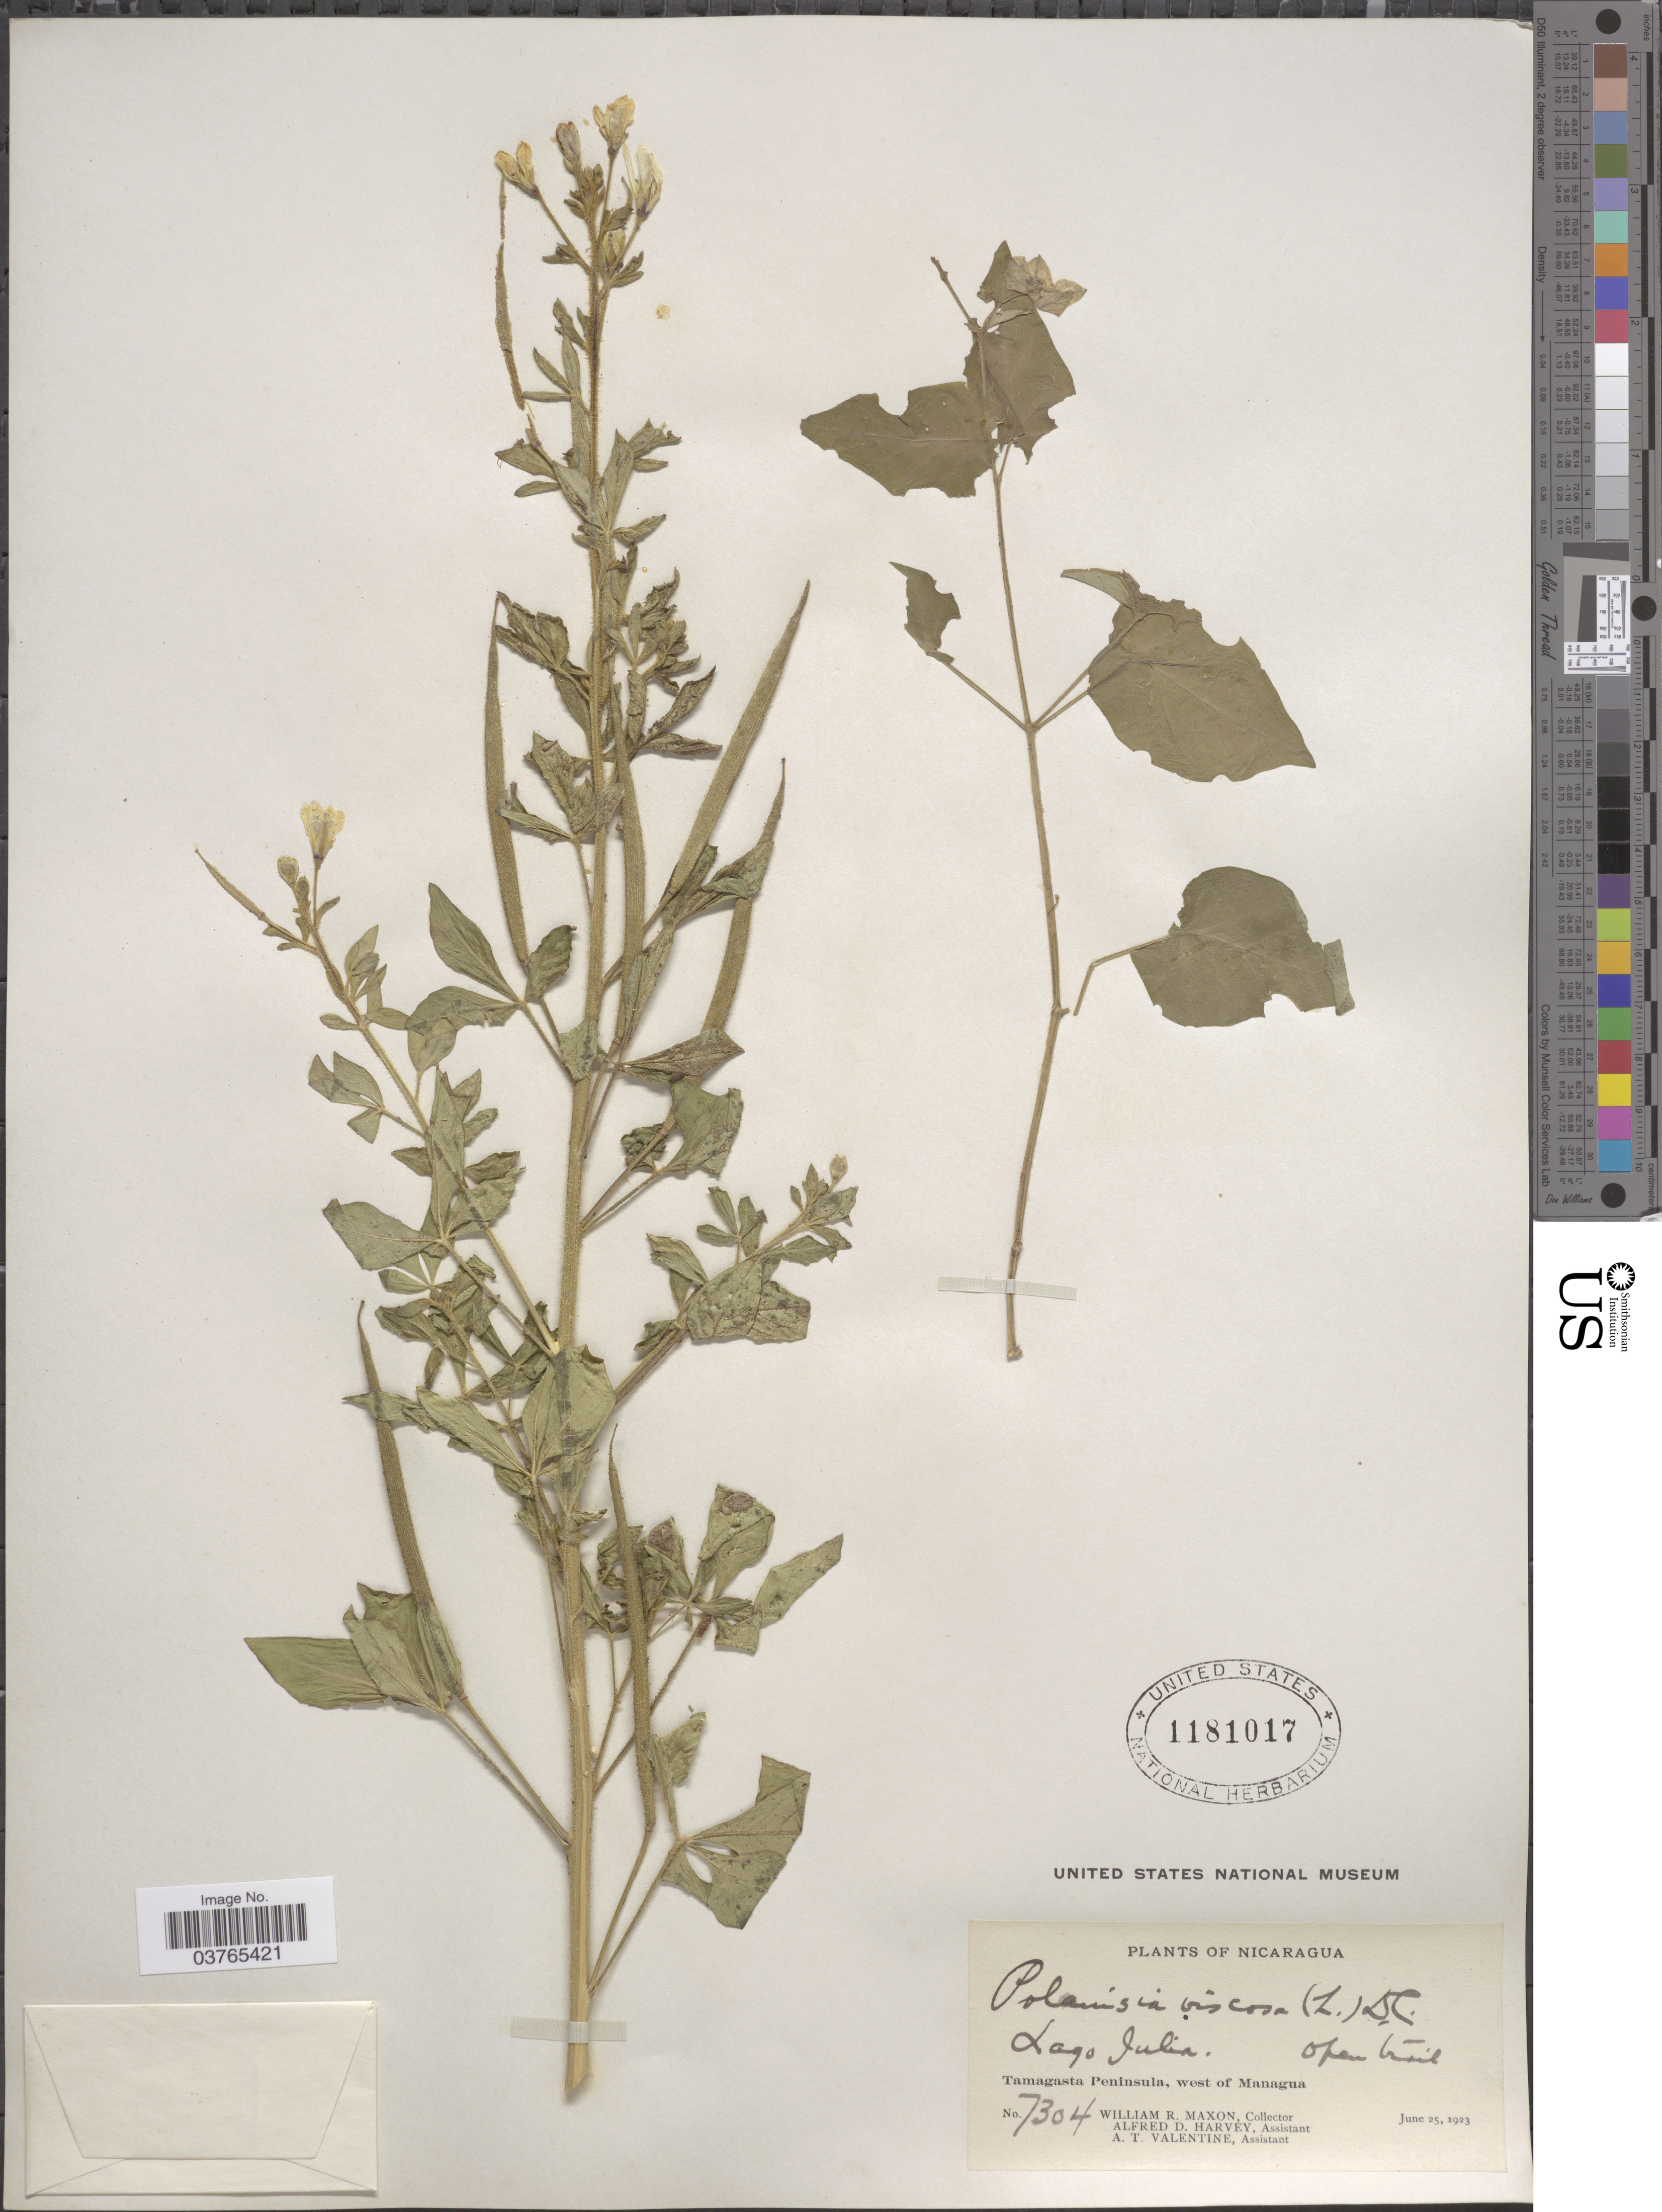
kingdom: Plantae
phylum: Tracheophyta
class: Magnoliopsida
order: Brassicales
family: Cleomaceae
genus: Arivela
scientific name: Arivela viscosa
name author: (L.) Raf.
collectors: W. R. Maxon, A. D. Harvey & A. Valentine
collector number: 7304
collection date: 1923-06-25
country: Nicaragua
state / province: Managua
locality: Lago Julia. Tamagasta Peninsula, west of Managua.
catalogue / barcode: US 1181017